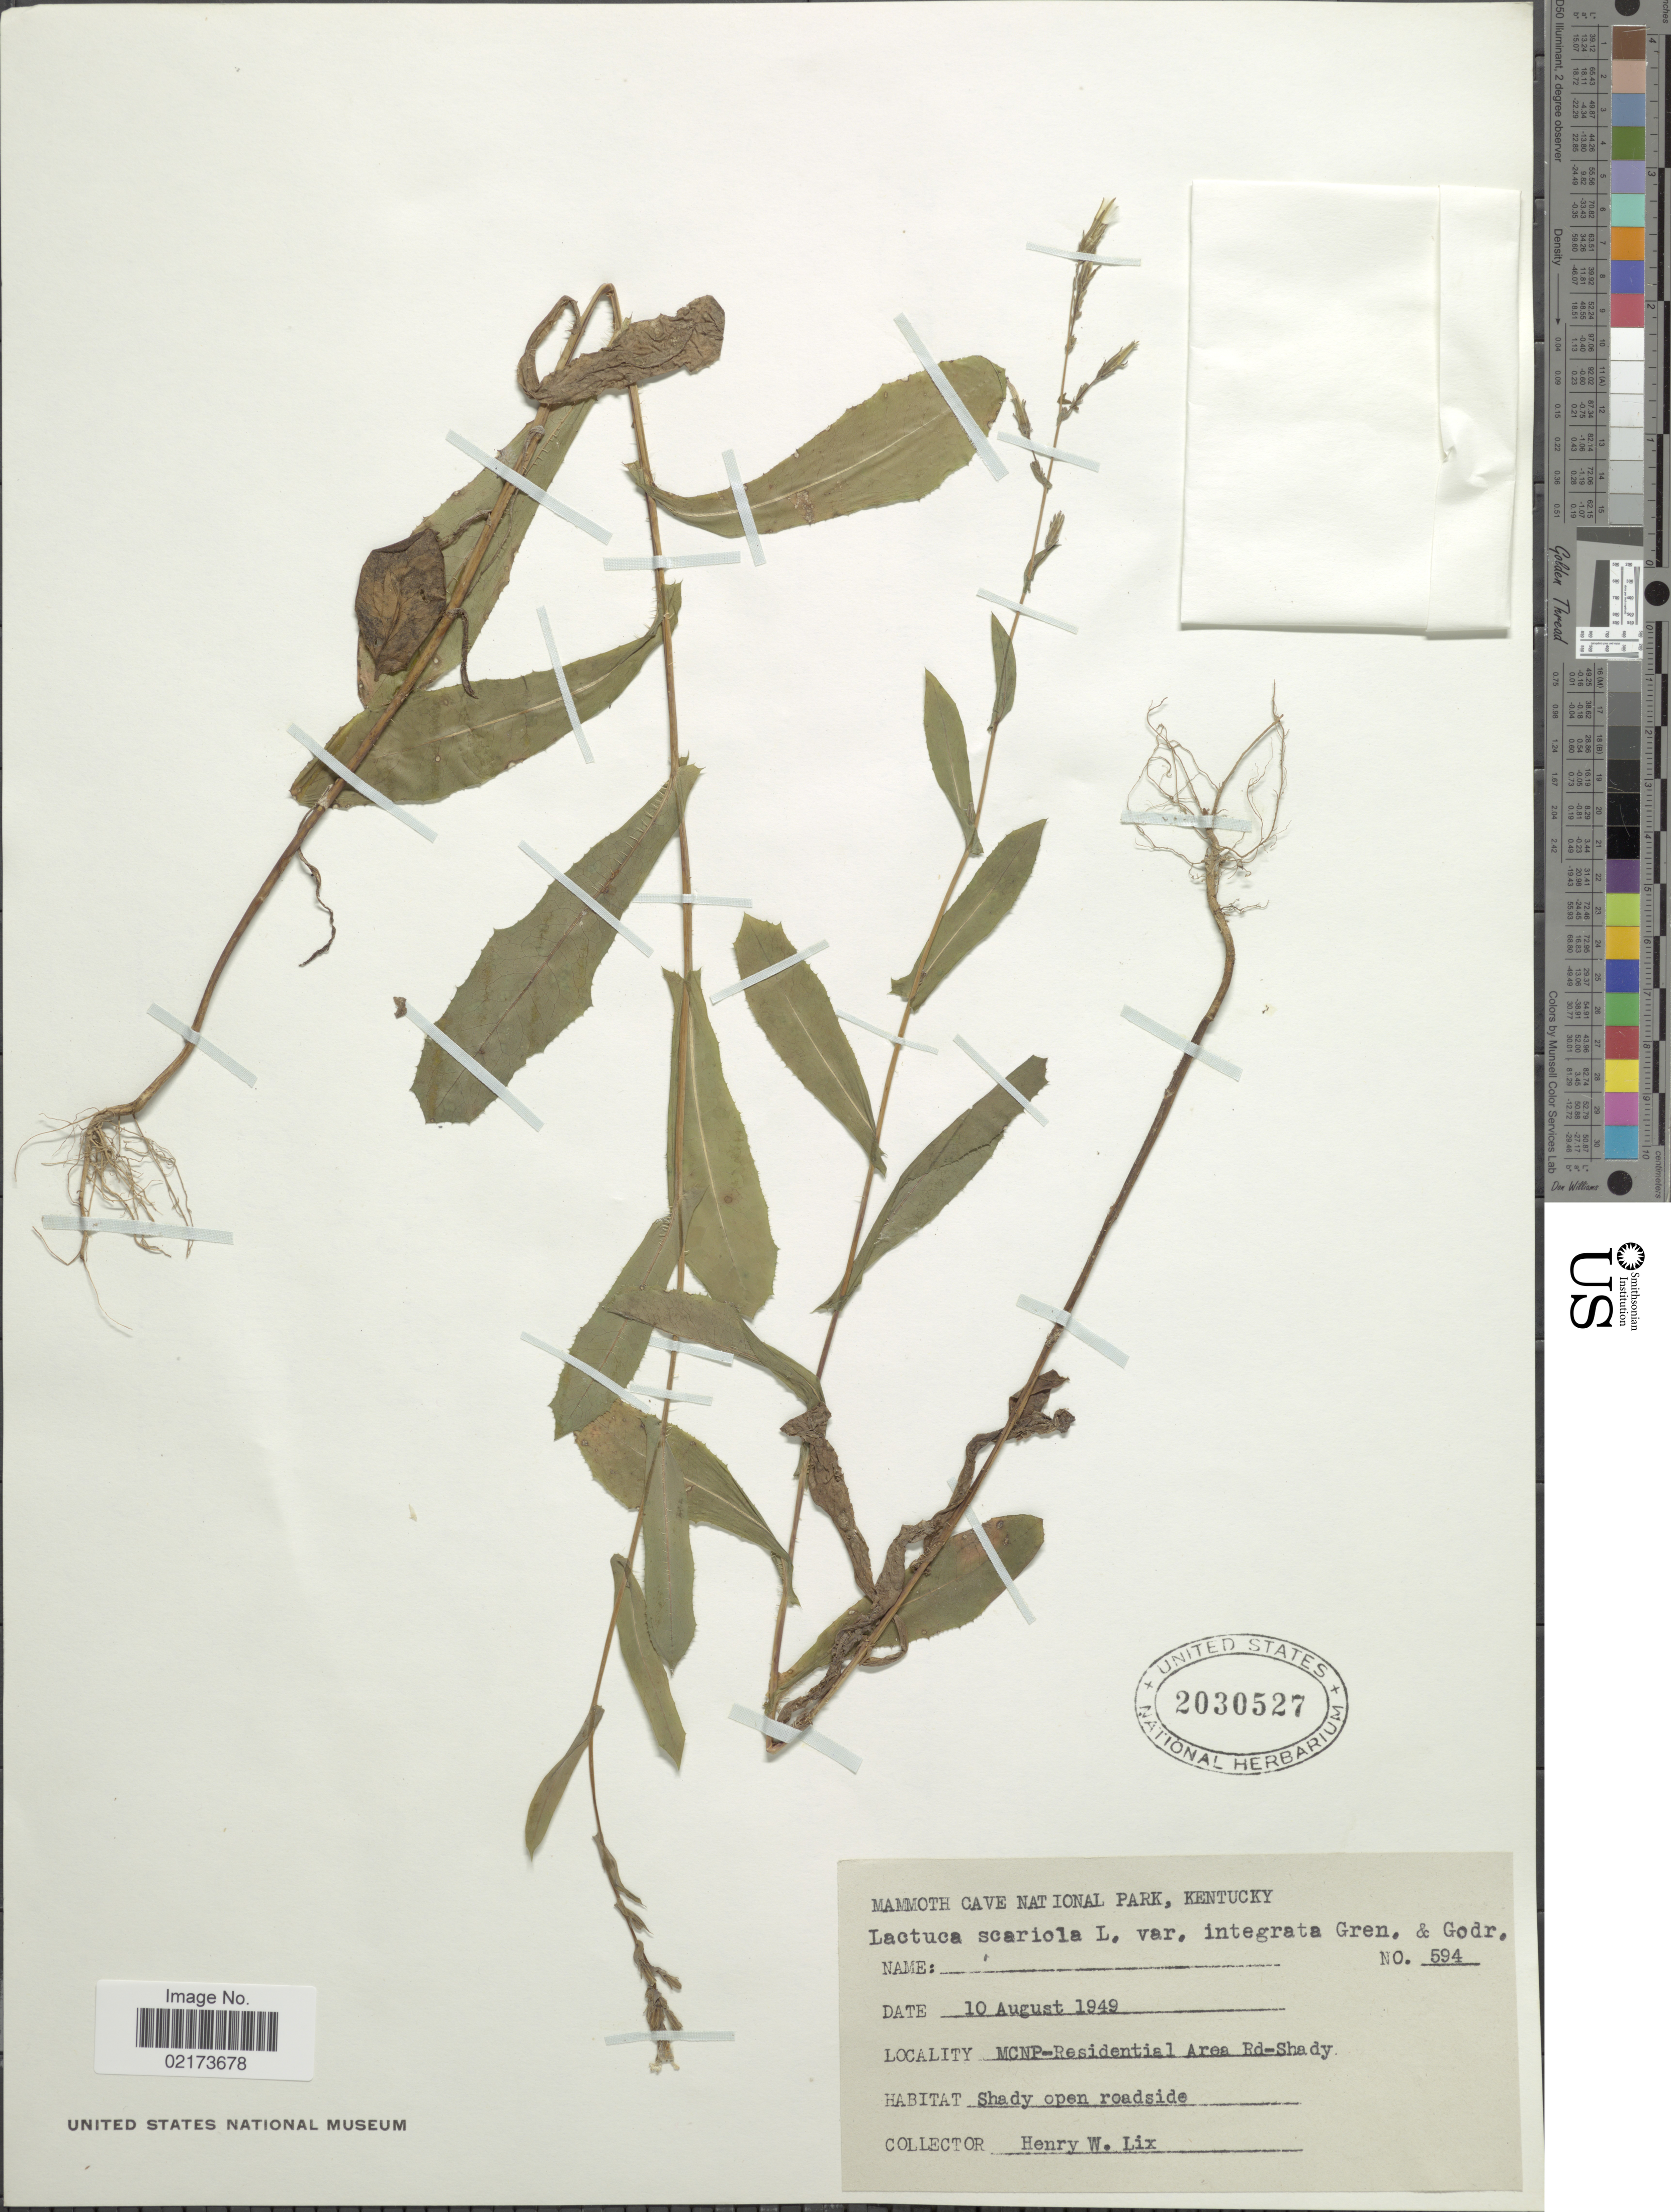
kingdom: Plantae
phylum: Tracheophyta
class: Magnoliopsida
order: Asterales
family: Asteraceae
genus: Lactuca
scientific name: Lactuca serriola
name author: L.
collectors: H. W. Lix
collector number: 594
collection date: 1949-08-10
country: United States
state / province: Kentucky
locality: Mamoth Cave National Park, MCNP-Residential Area Rd-Shady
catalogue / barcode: US 2030527